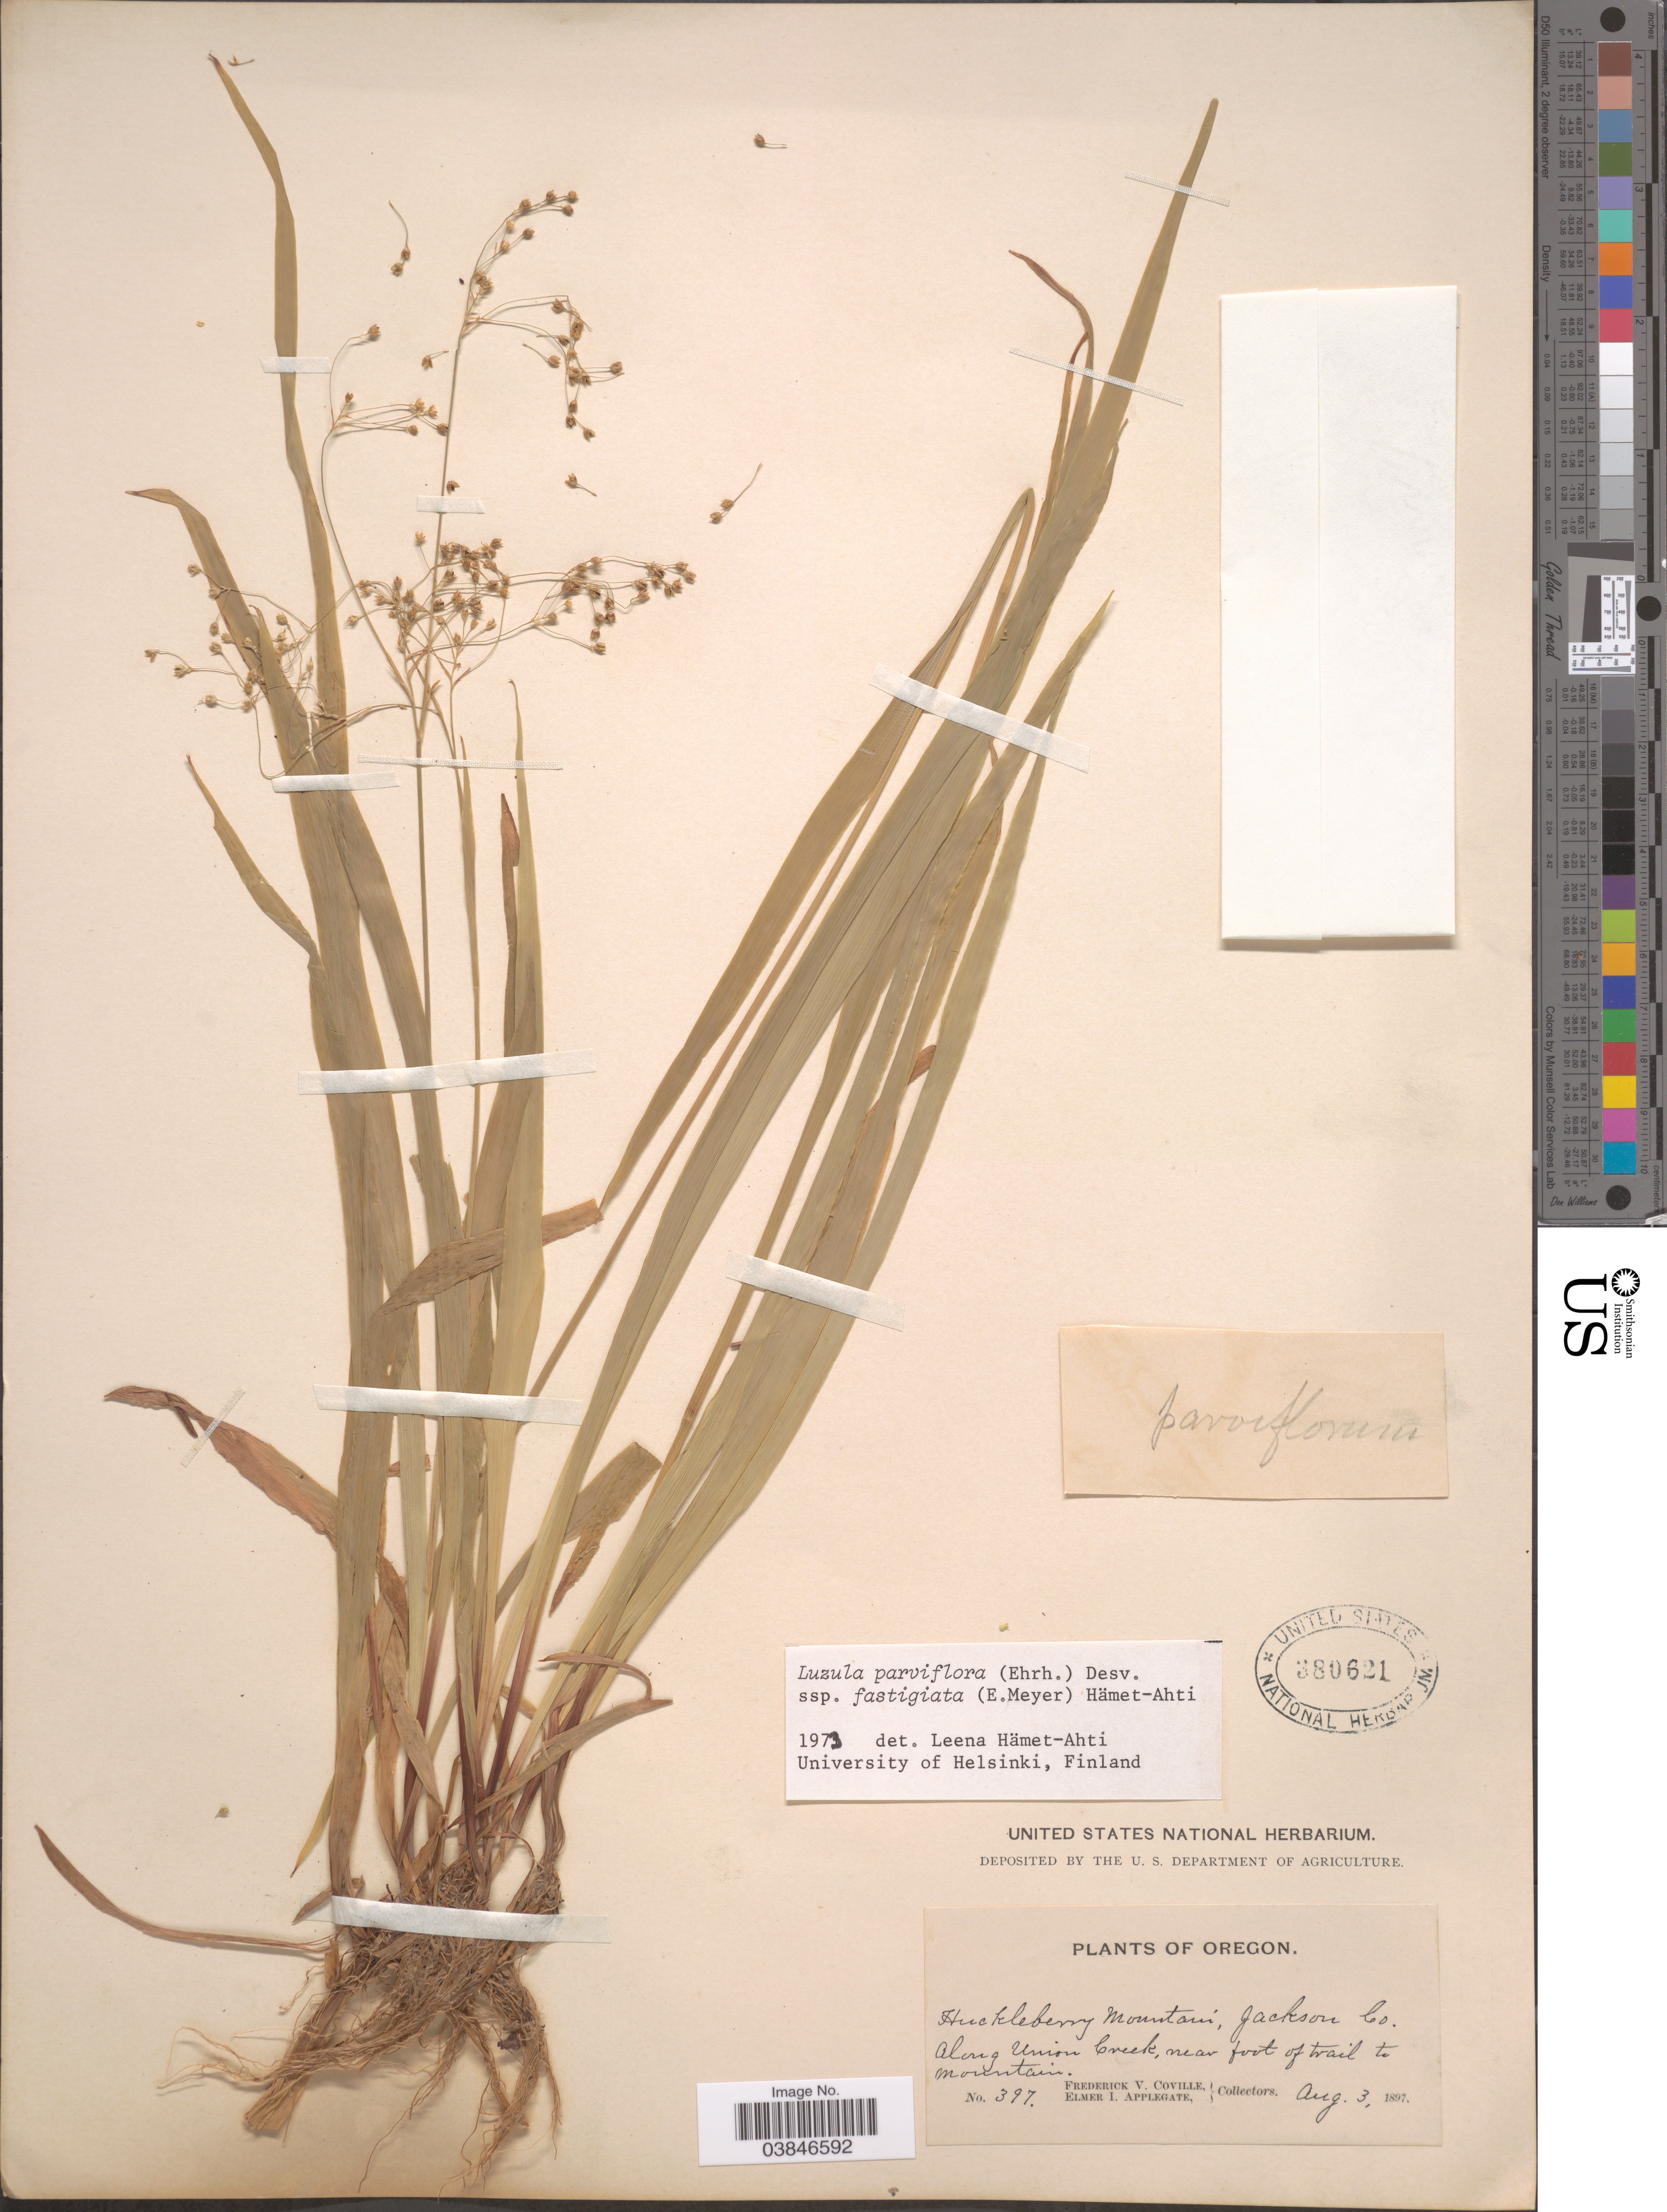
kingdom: Plantae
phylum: Tracheophyta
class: Liliopsida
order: Poales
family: Juncaceae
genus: Luzula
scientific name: Luzula parviflora subsp. fastigiata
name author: Buchenau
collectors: F. V. Coville & E. I. Applegate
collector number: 397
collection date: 1897-08-03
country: United States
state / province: Oregon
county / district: Jackson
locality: Huckleberry Mountain, Jackson Co. Along Union Creek, near foot of trail to mountain.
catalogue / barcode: US 380621